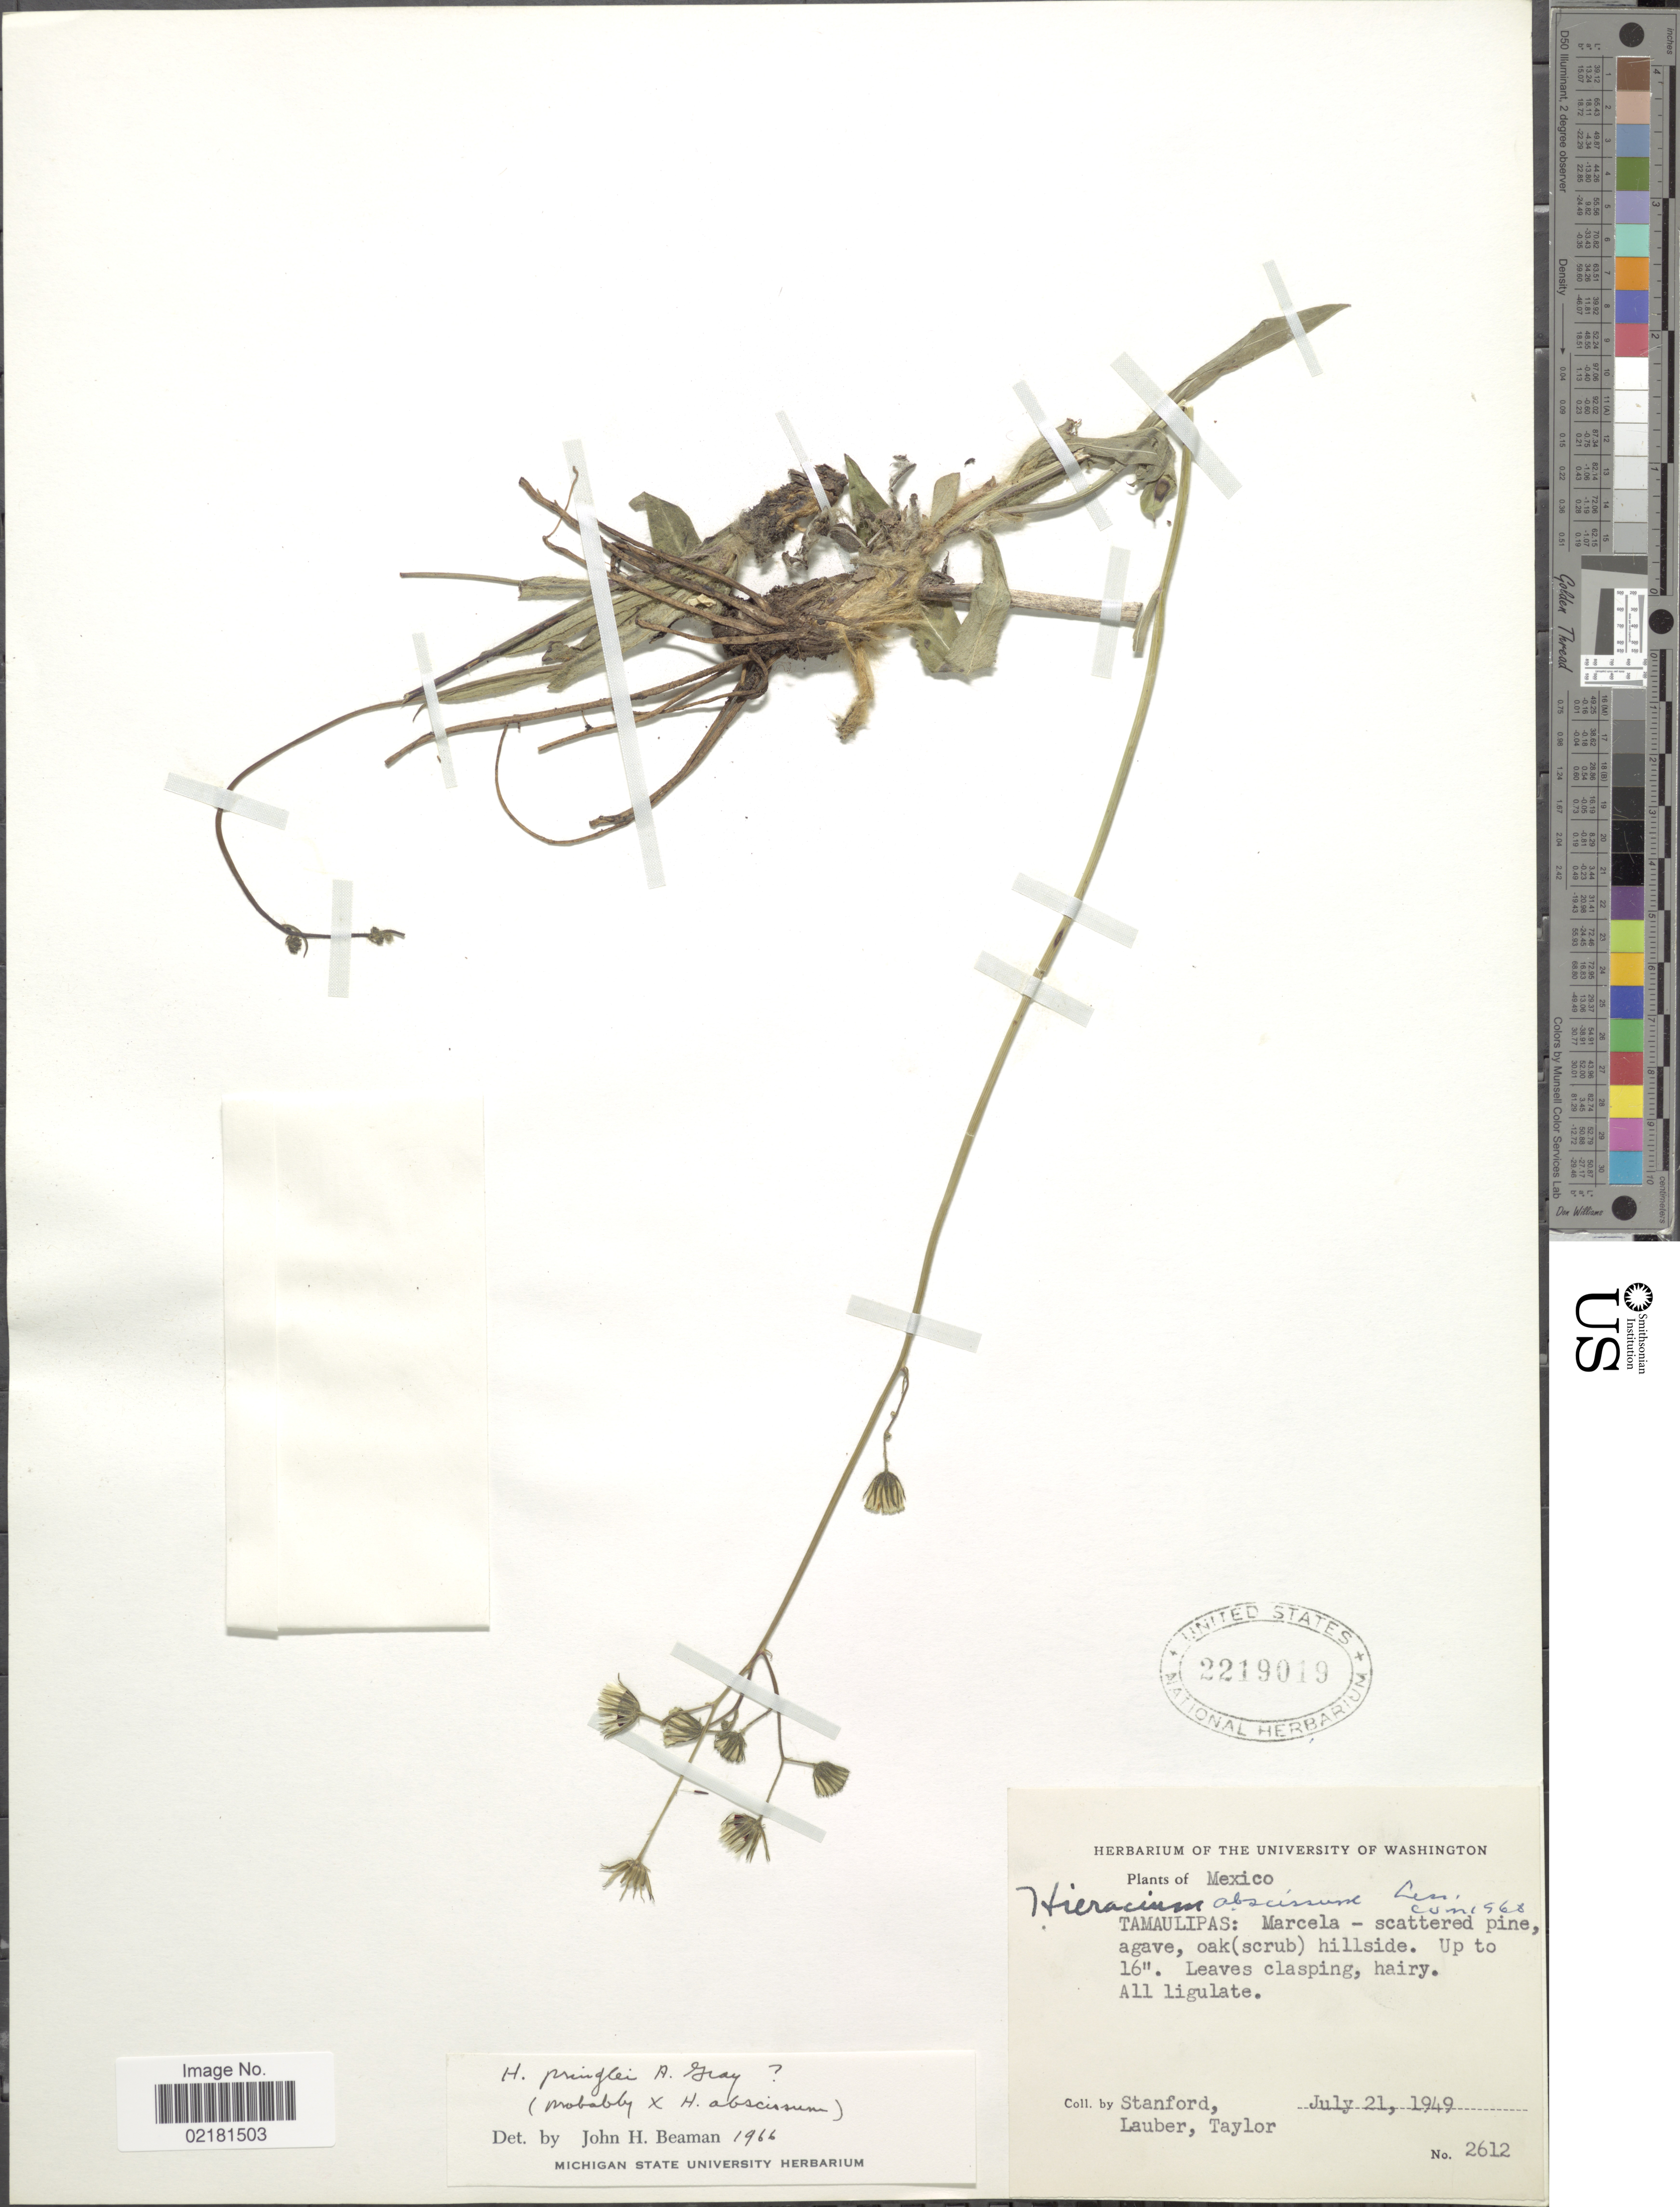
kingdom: Plantae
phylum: Tracheophyta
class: Magnoliopsida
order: Asterales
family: Asteraceae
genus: Hieracium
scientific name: Hieracium pringlei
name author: A. Gray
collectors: -. Stanford, Lauber, -- & -- Taylor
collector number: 2612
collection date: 1949-07-21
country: Mexico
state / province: Tamaulipas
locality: Marcela-scattered pine, agave, oak (scrub) hillside.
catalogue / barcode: US 2219019